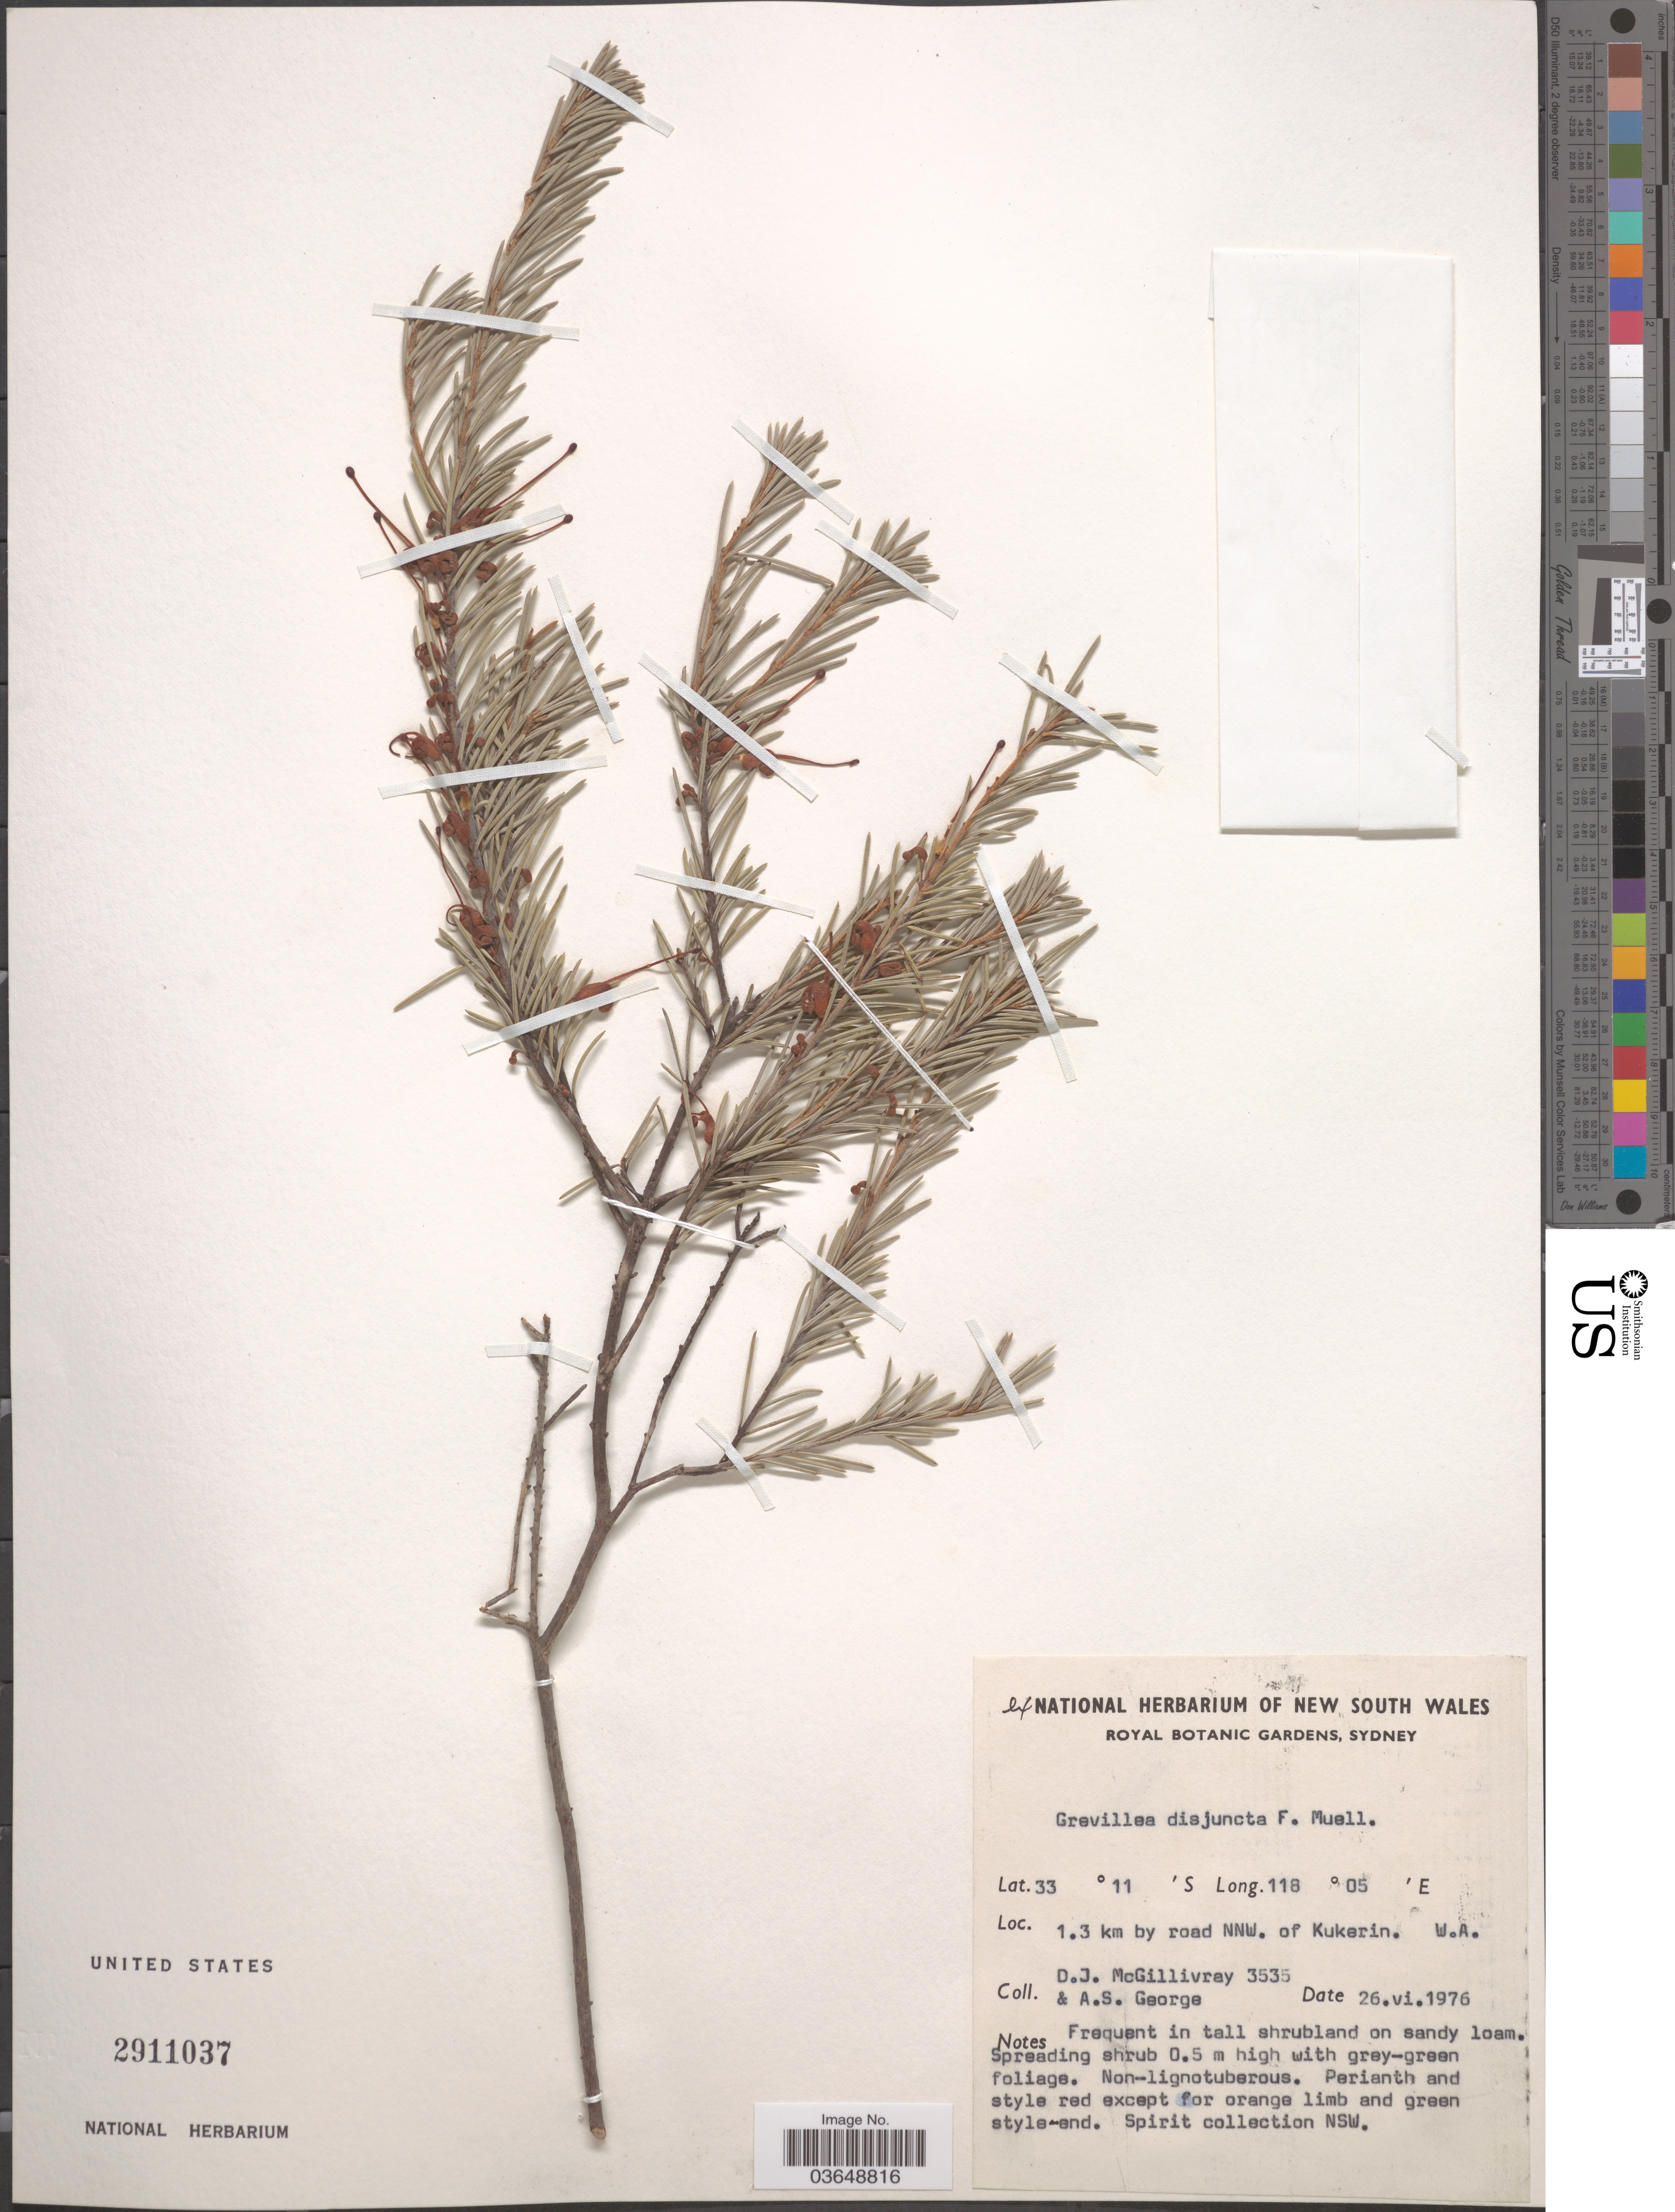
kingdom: Plantae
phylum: Tracheophyta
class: Magnoliopsida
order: Proteales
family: Proteaceae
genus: Grevillea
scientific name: Grevillea disjuncta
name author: F. Muell.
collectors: D. J. McGillivray & A. S. George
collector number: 3535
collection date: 1976-06-26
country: Australia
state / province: Western Australia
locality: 1.3 km by road NNW. of Kukerin.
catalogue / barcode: US 2911037